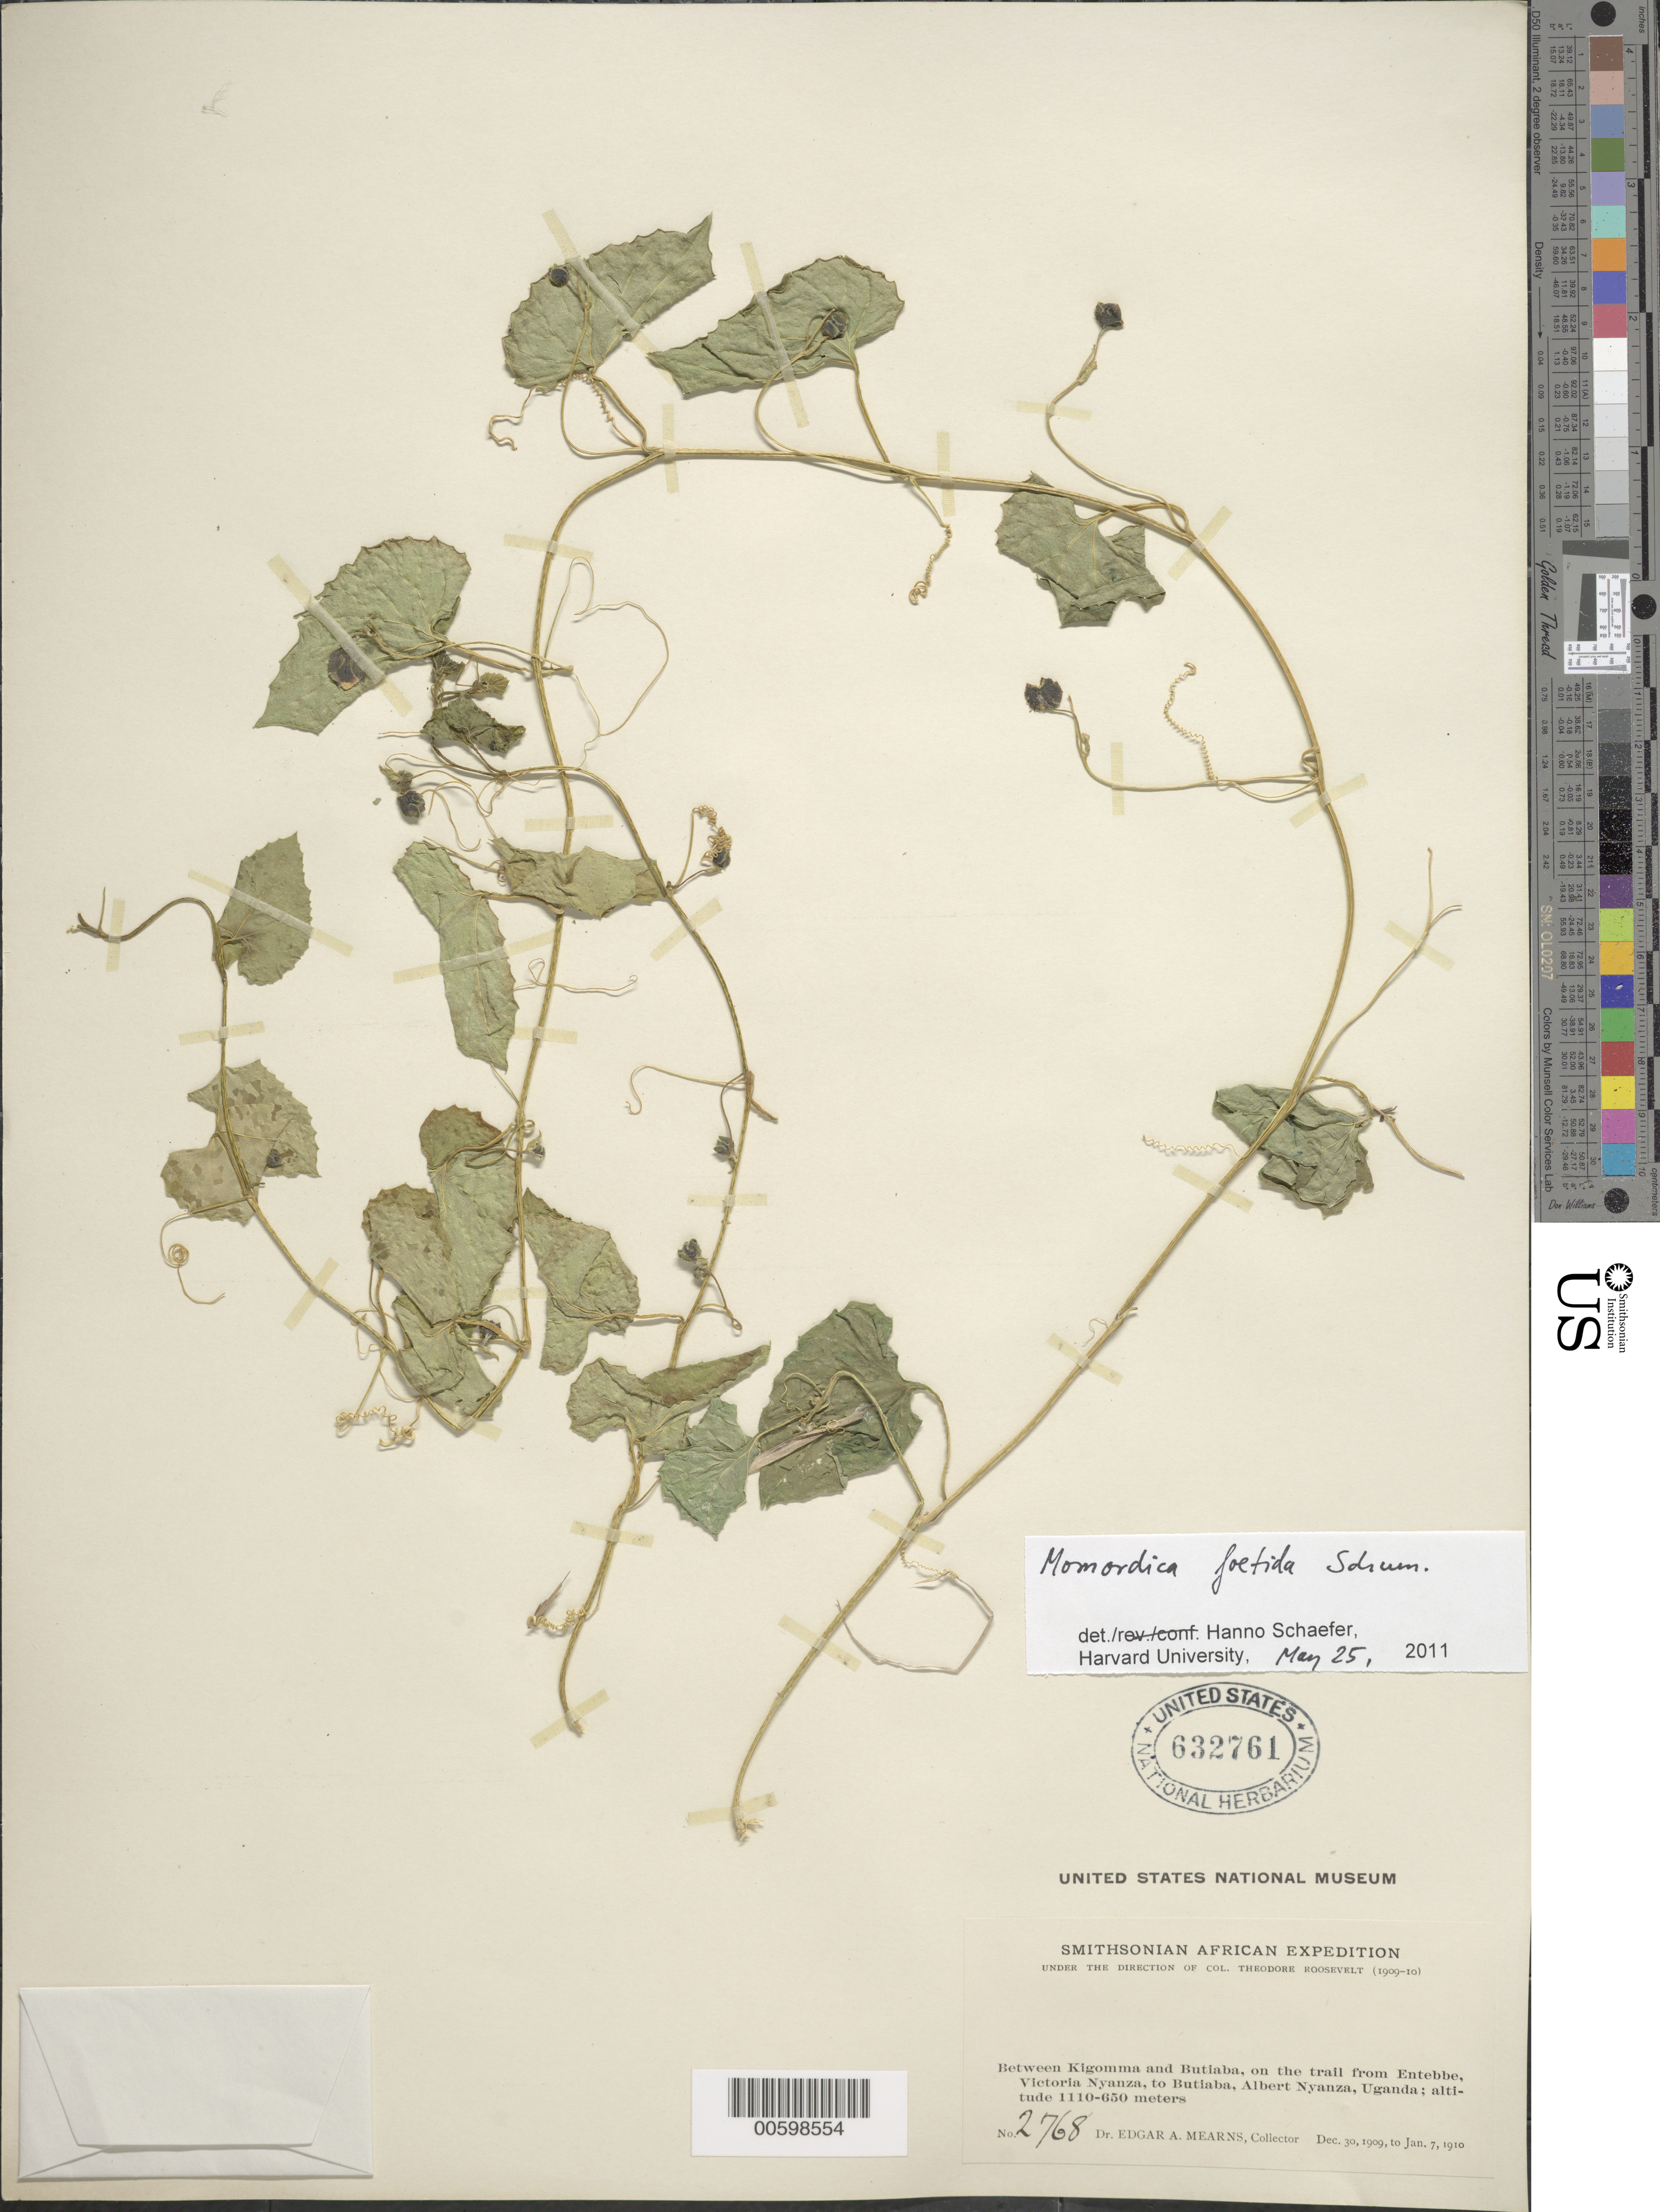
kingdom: Plantae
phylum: Tracheophyta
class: Magnoliopsida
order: Cucurbitales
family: Cucurbitaceae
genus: Momordica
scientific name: Momordica foetida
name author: Schumach.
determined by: Schaefer, Hanno, Harvard University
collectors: E. A. Mearns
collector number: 2768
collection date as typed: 30 Sep 1909 to 07 Jan 1909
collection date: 1909-01-07/1909-09-30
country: Uganda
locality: Between Kigoma and Butiaba, on the trail from Entebbe, Victoria Nyanza, to Butiaba, Albert Nyanza, Uganda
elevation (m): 1110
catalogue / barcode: US 632761